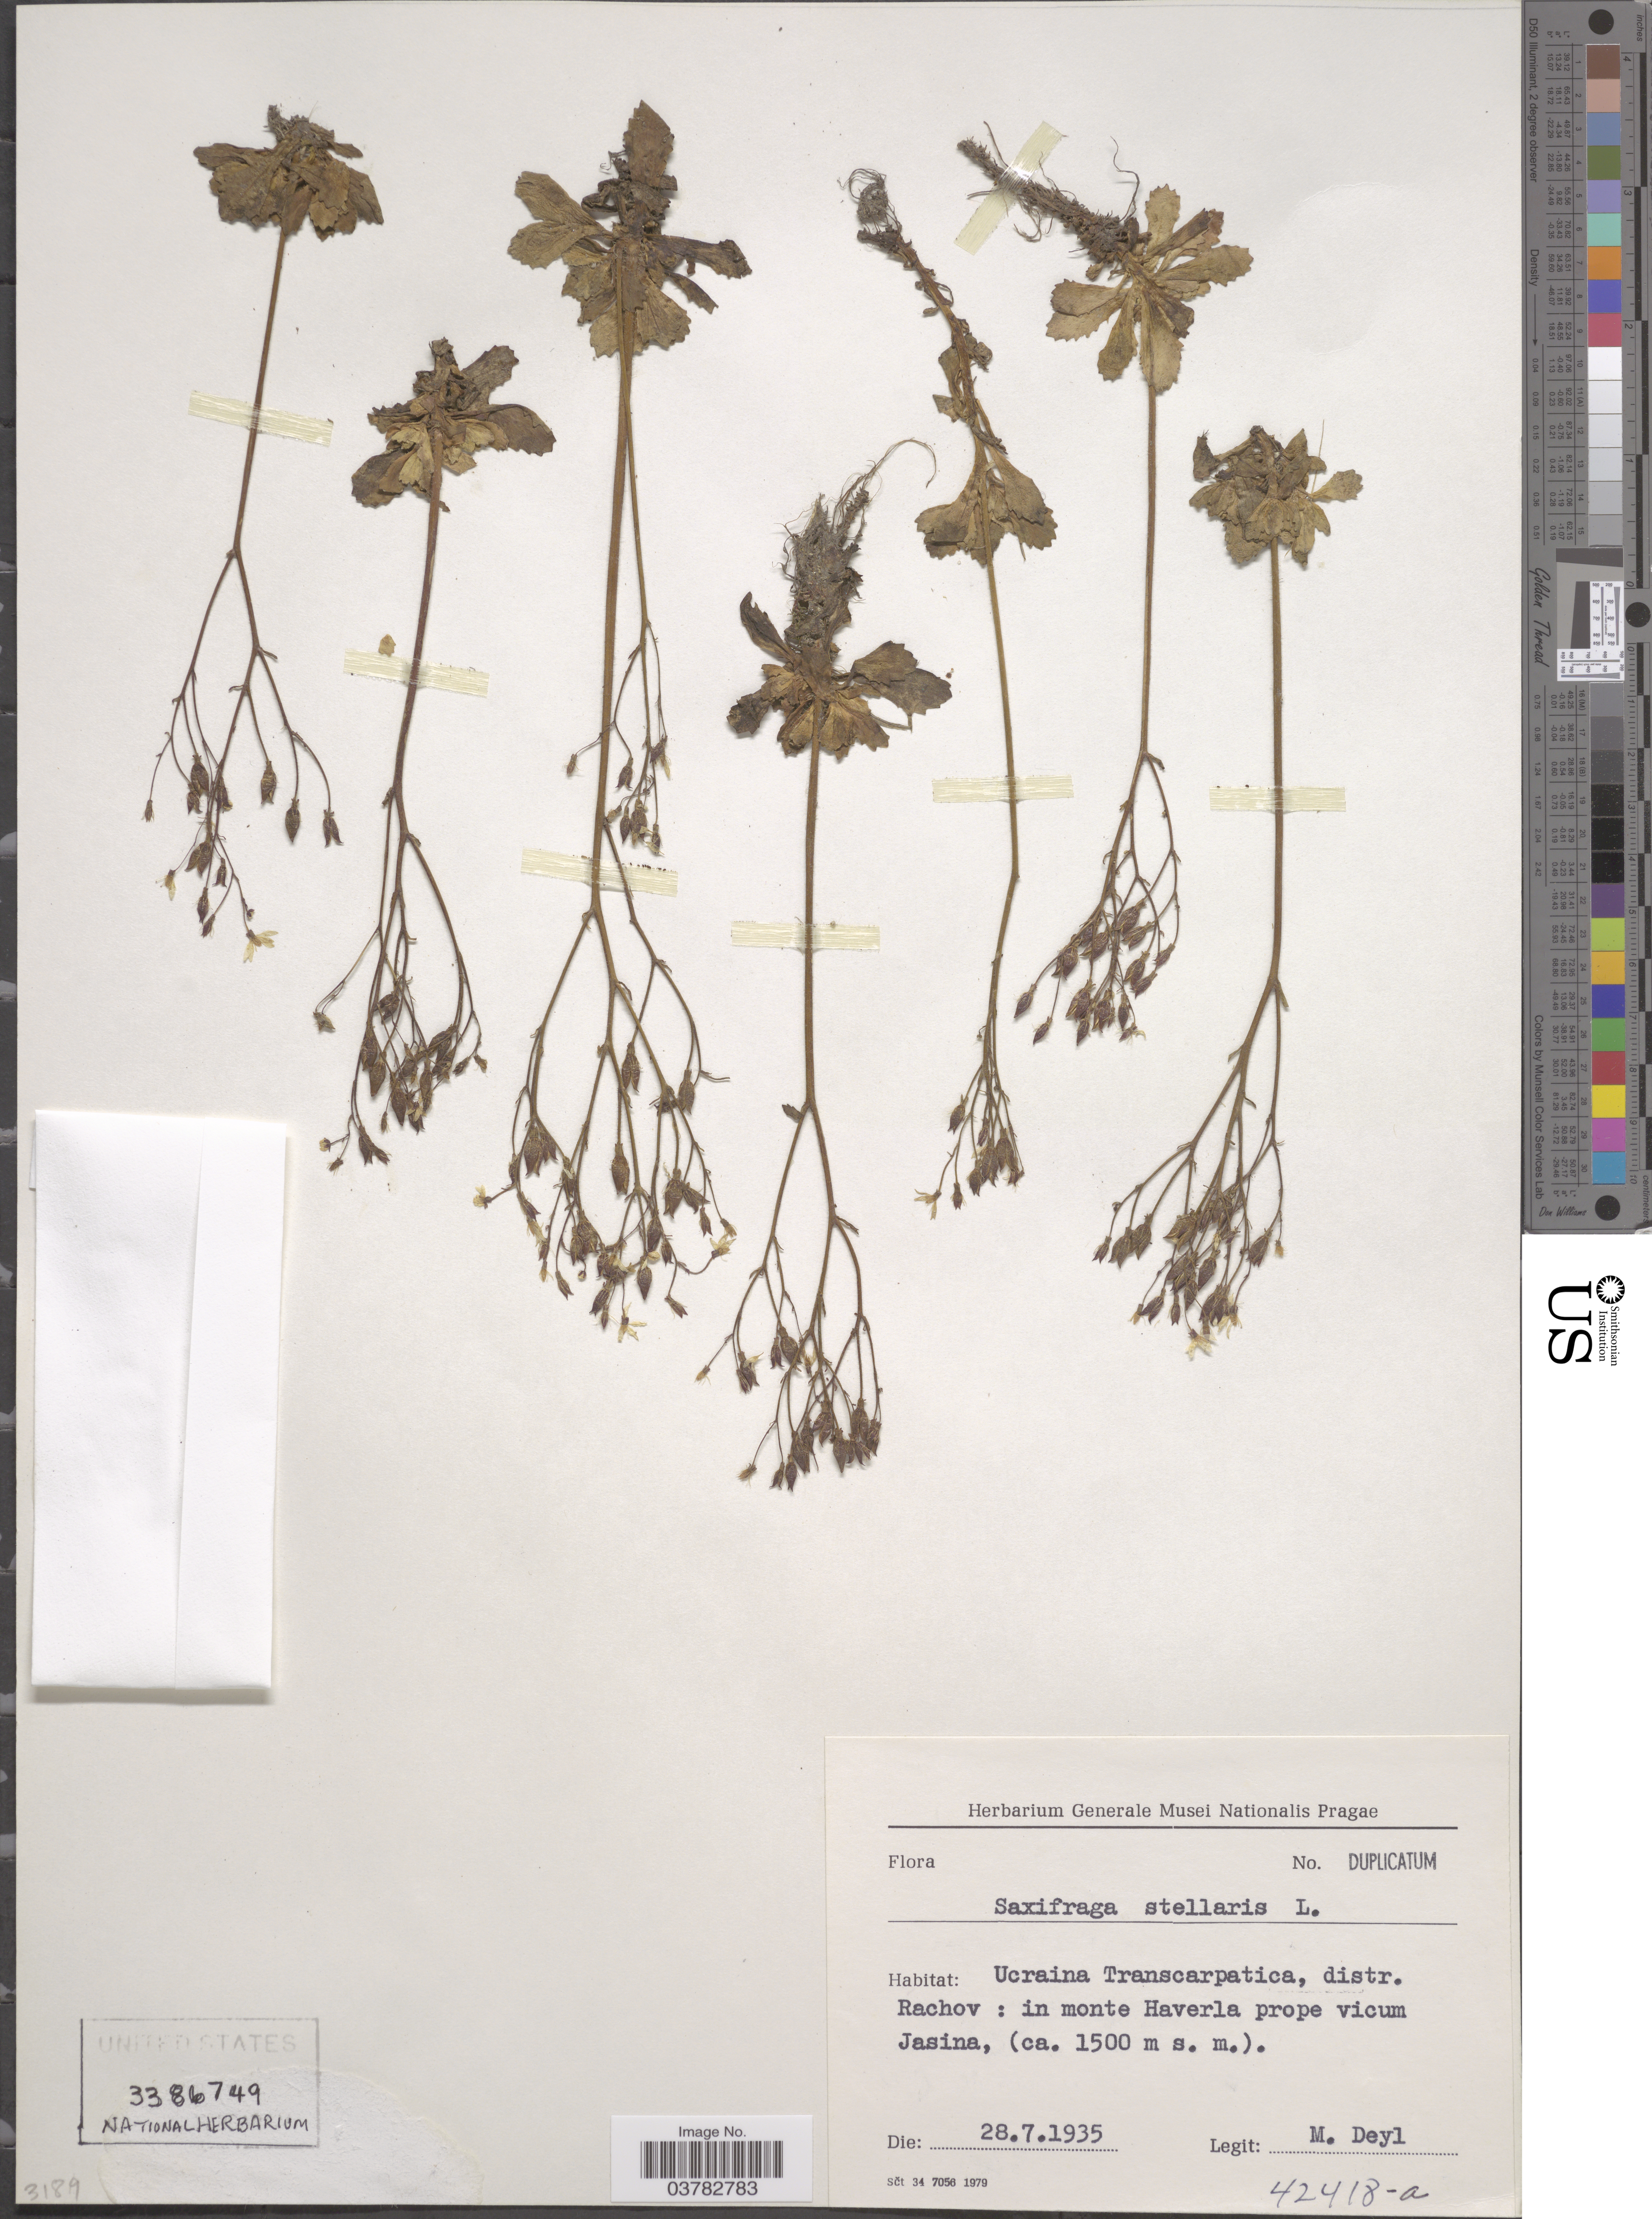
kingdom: Plantae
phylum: Tracheophyta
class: Magnoliopsida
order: Saxifragales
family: Saxifragaceae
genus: Micranthes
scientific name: Micranthes stellaris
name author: (L.) Galasso et al.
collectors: M. Deyl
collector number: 42418-a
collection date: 1935-07-28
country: Ukraine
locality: Ucraine Transcarpatica, distr. Rachov: in monte Haverla prope vicum Jasina.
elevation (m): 1500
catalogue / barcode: US 3386749